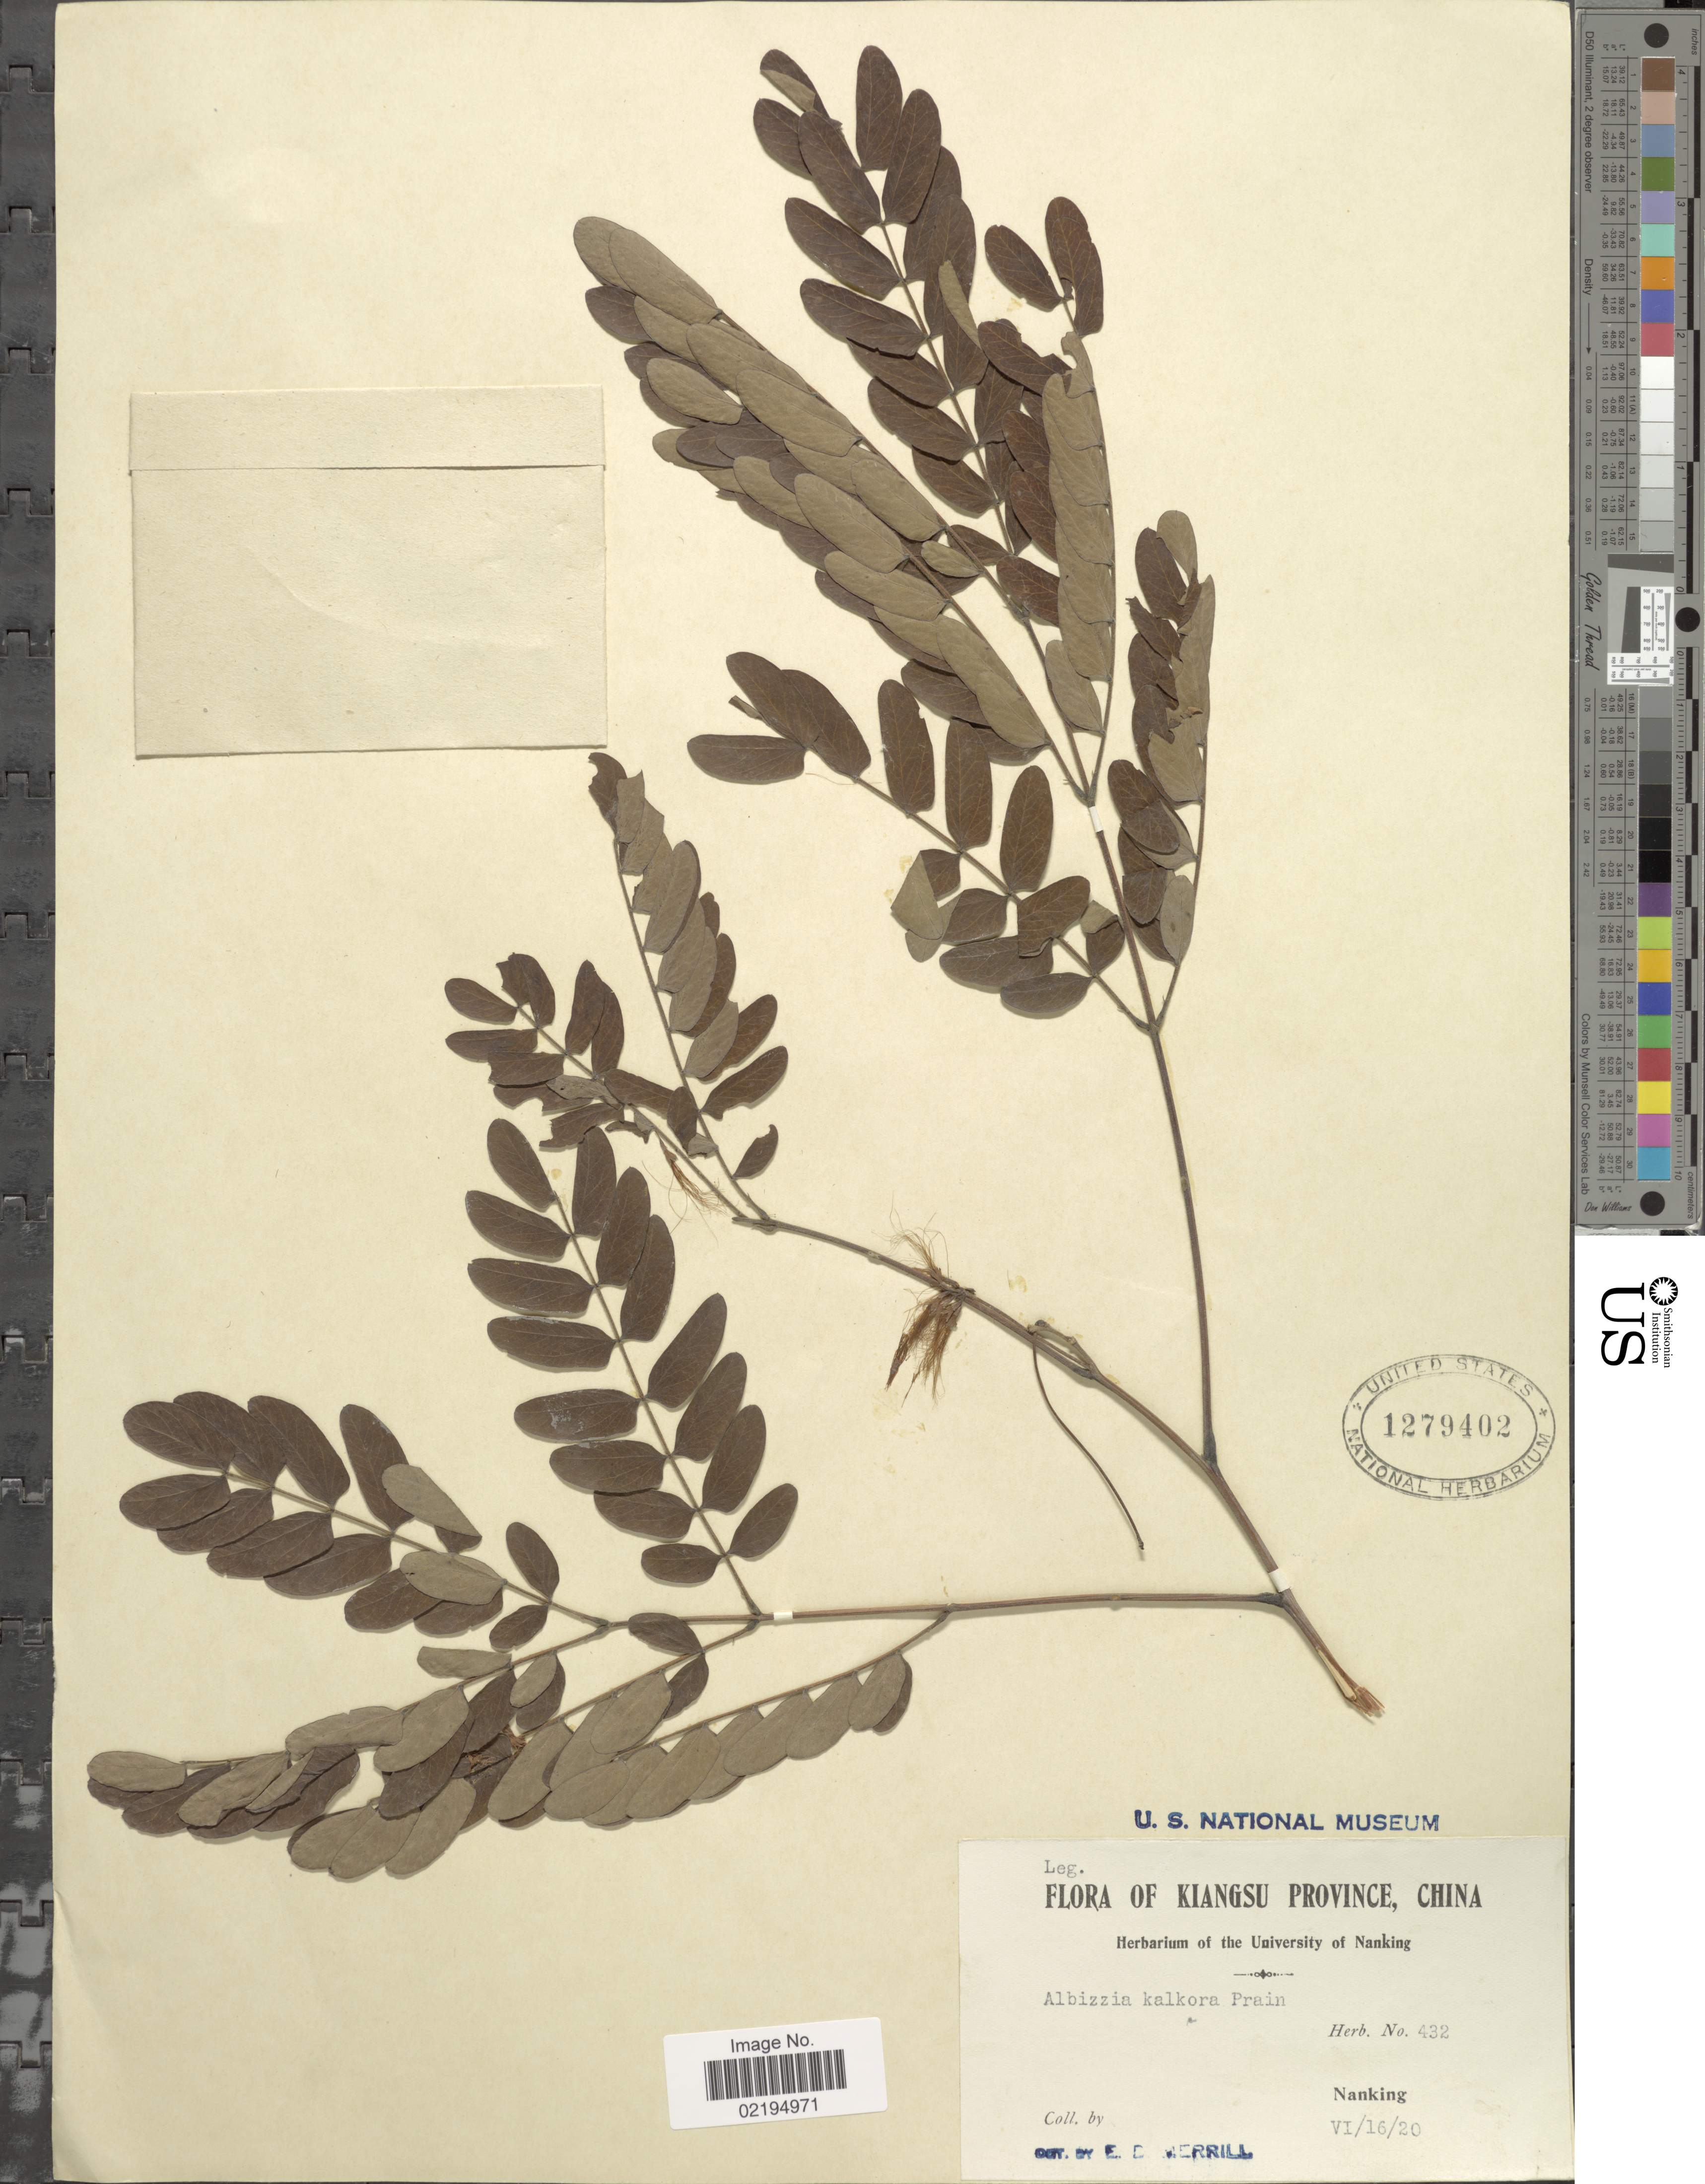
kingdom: Plantae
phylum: Tracheophyta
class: Magnoliopsida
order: Fabales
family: Fabaceae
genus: Albizia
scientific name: Albizia kalkora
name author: (Roxb.) Prain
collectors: ex herb. University of Nanking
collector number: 432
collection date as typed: Transcribed d/m/y: 16/6/20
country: China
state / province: Jiangsu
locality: Kiangsu Province, Nanking.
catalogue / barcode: US 1279402